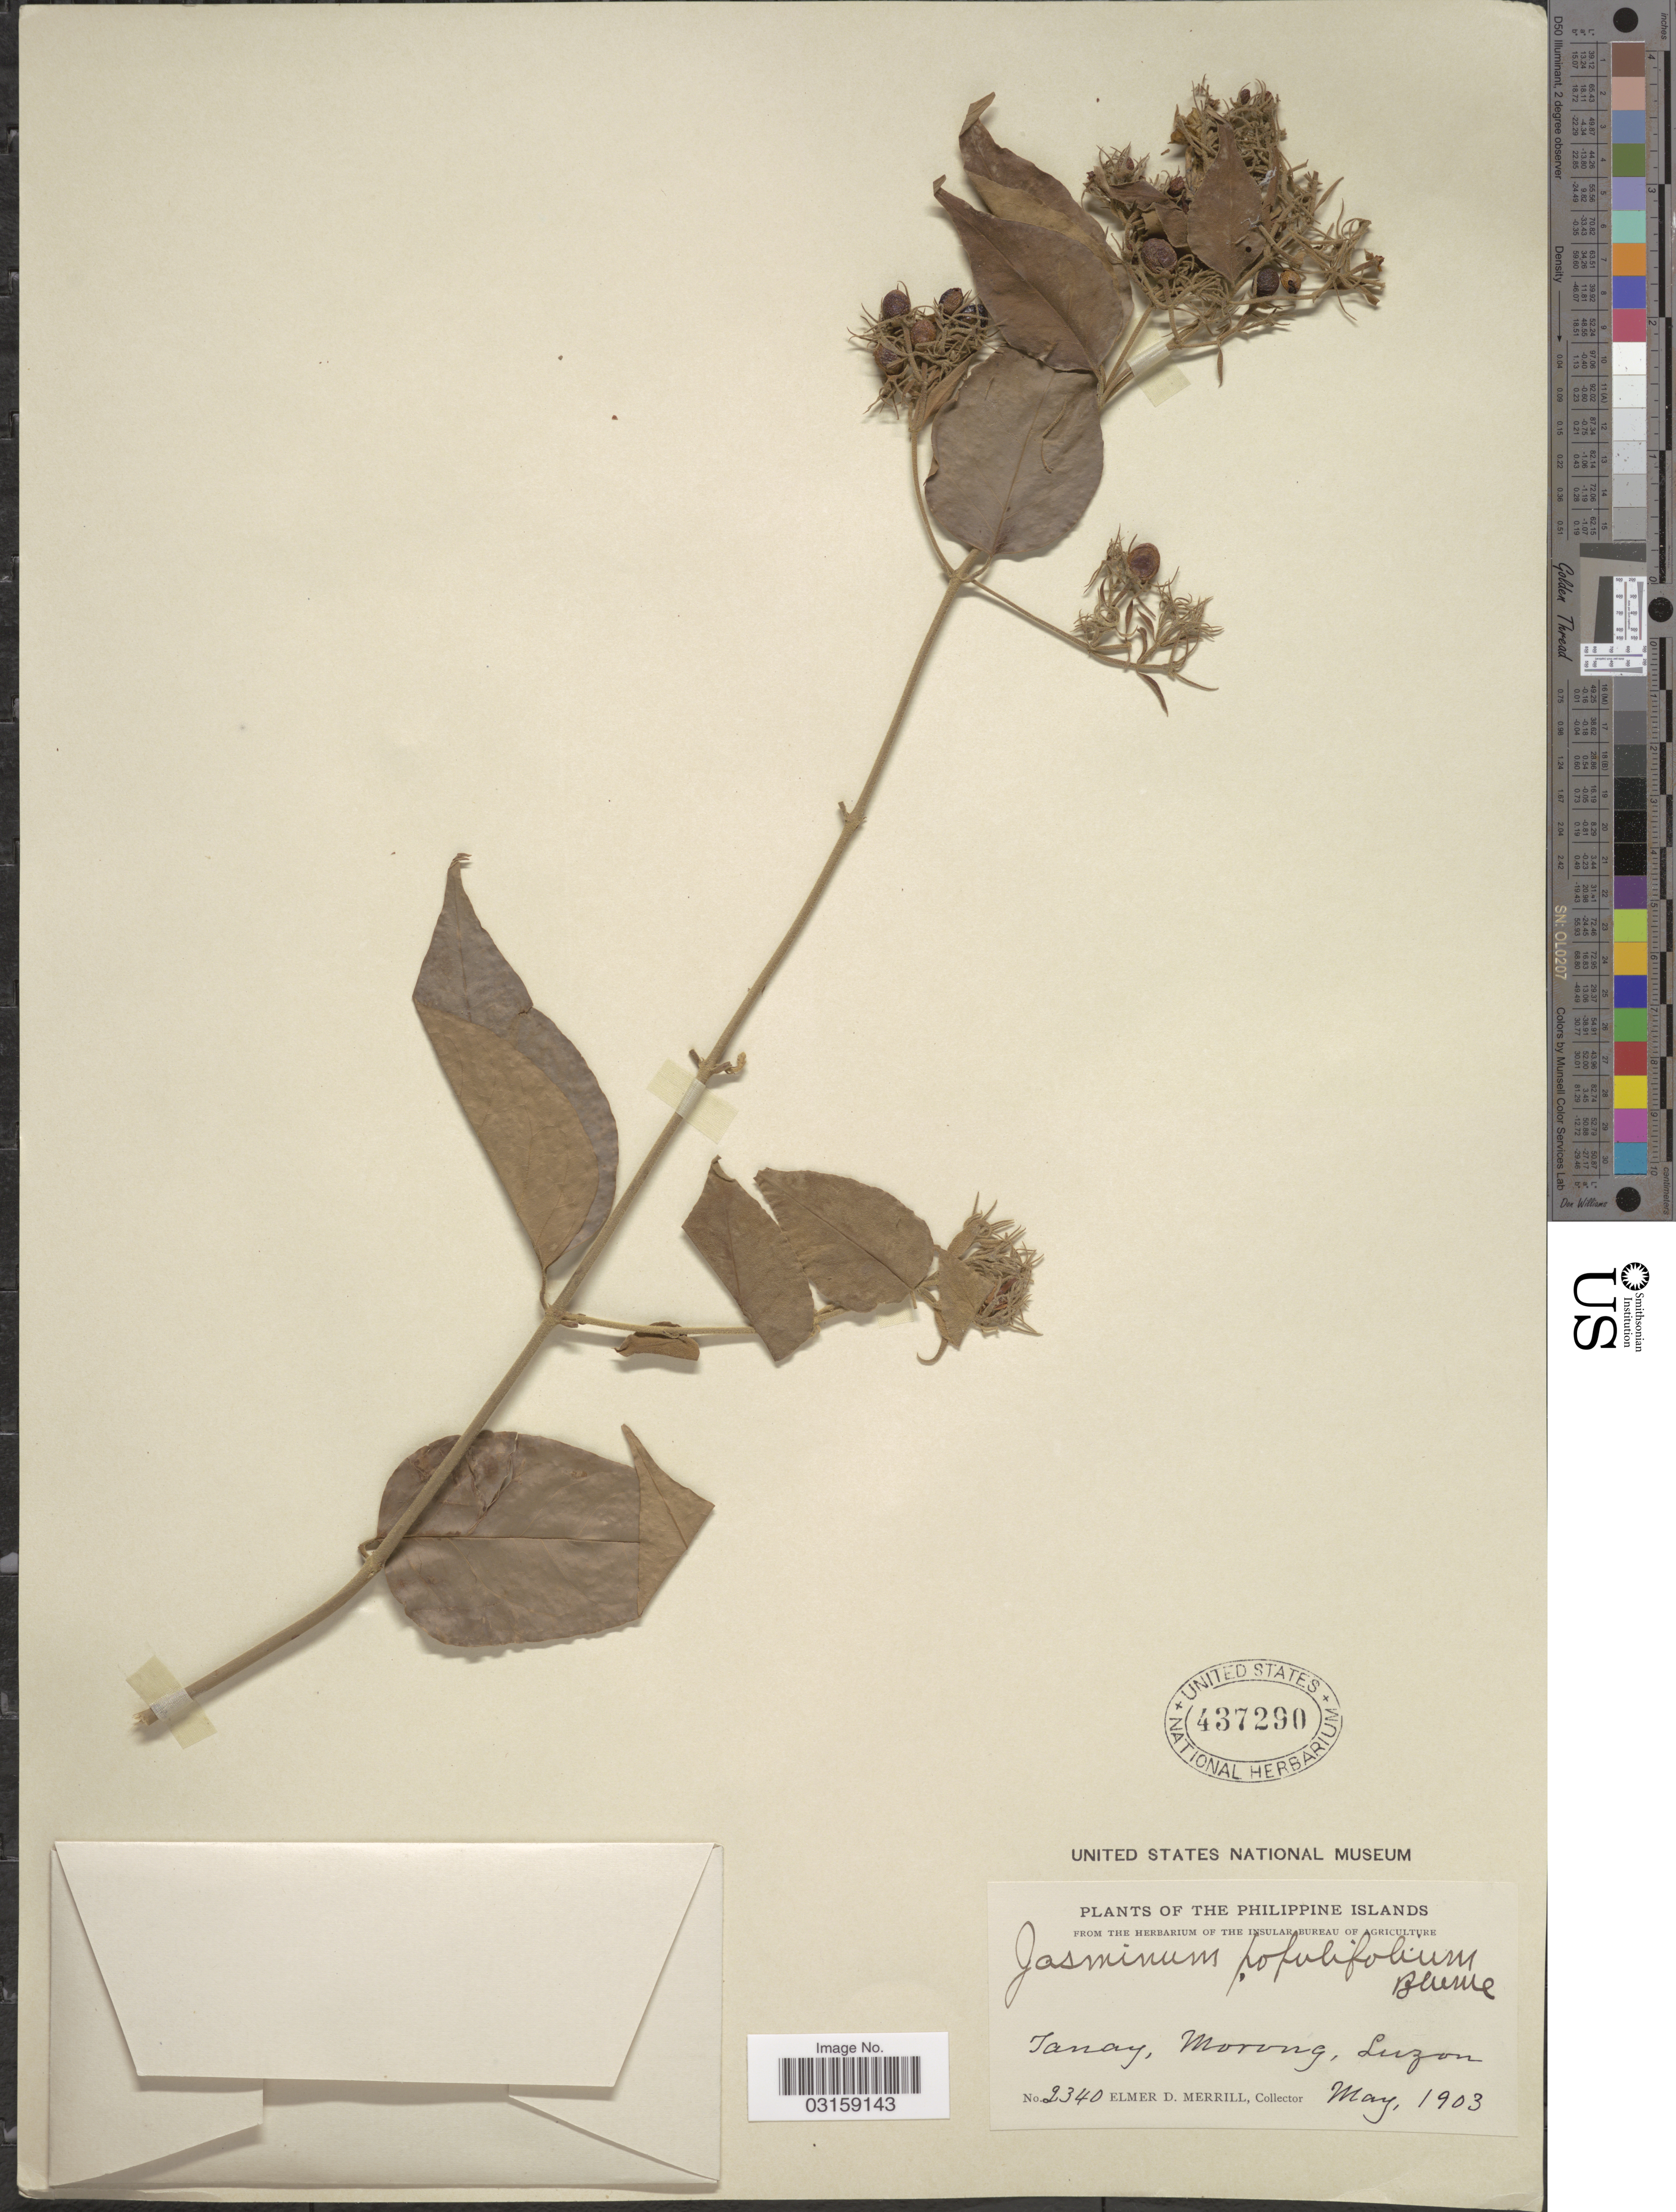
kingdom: Plantae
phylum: Tracheophyta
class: Magnoliopsida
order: Lamiales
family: Oleaceae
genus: Jasminum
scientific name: Jasminum populifolium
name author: Blume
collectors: E. D. Merrill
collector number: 2340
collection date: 1903-05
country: Philippines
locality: Philippine Islands. Tanay, Morong, Luzon.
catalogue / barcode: US 437290